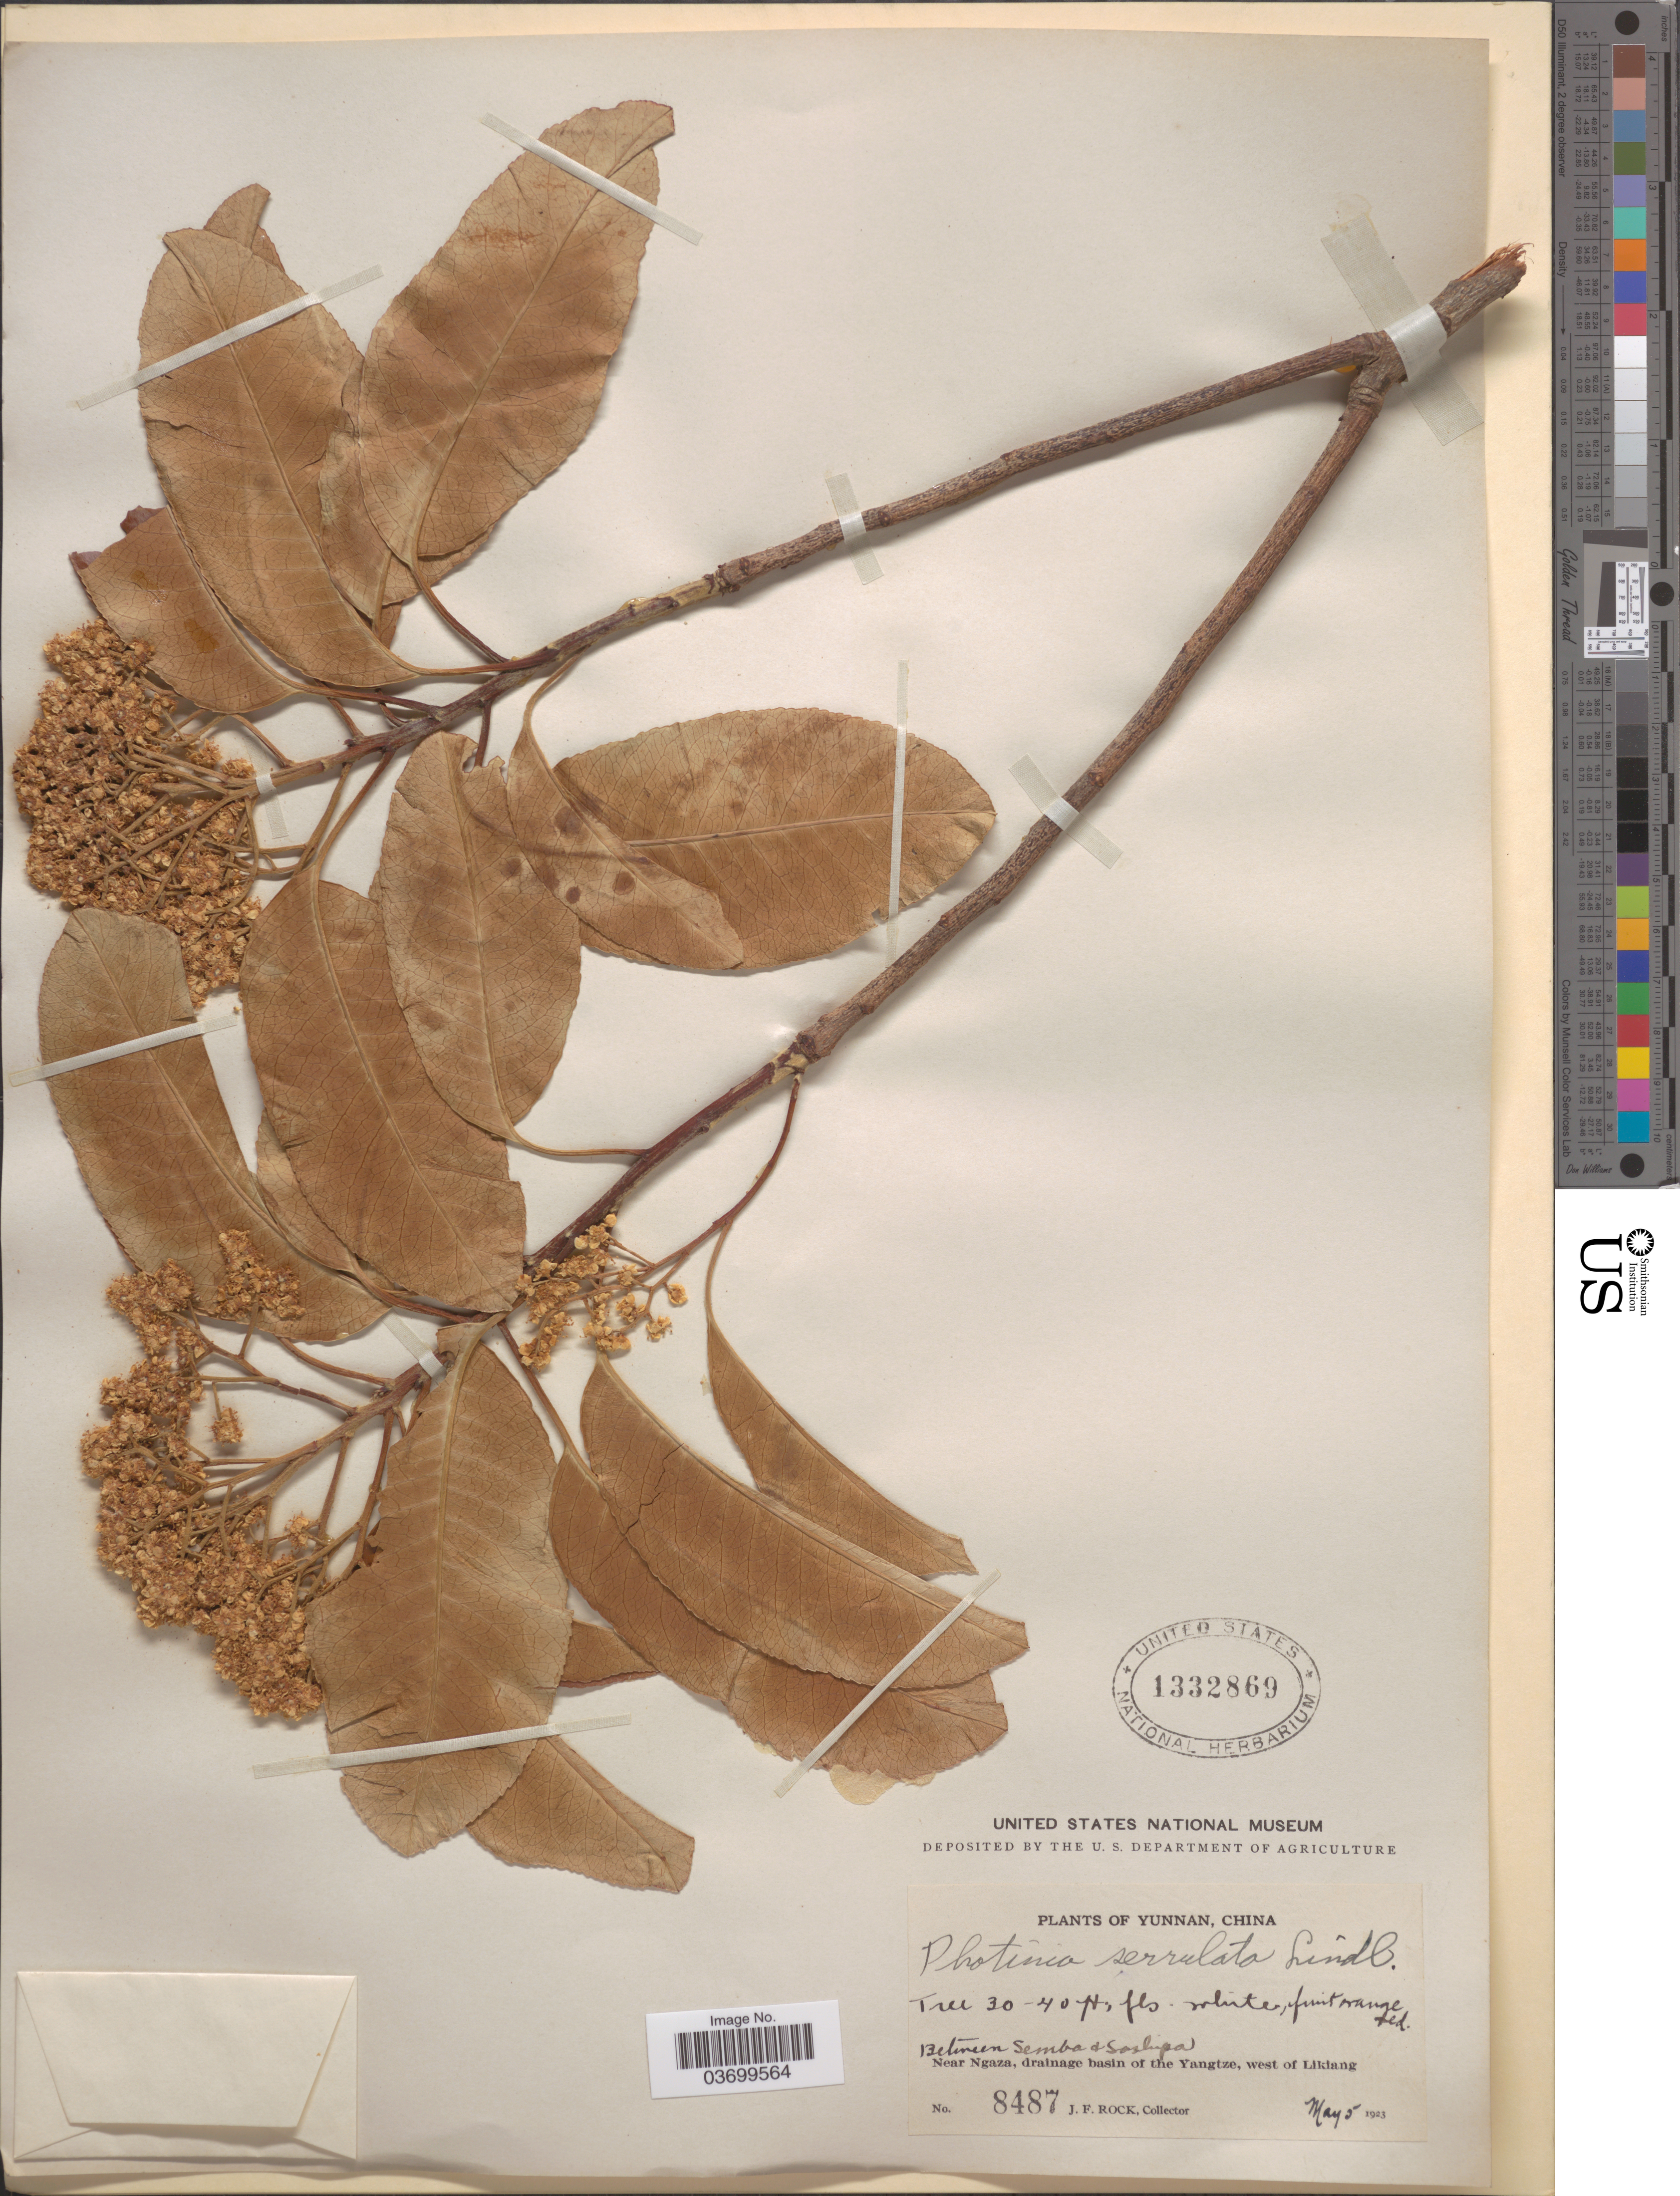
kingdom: Plantae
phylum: Tracheophyta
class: Magnoliopsida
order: Rosales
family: Rosaceae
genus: Photinia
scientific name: Photinia serrulata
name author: Franch. & Sav.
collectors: J. Rock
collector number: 8487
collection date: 1923-05-05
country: China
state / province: Yunnan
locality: Between Semba + soshiya [interpreted]. near Ngaza, drainage basin of the Yangtze, west of Likiang.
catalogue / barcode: US 1332869